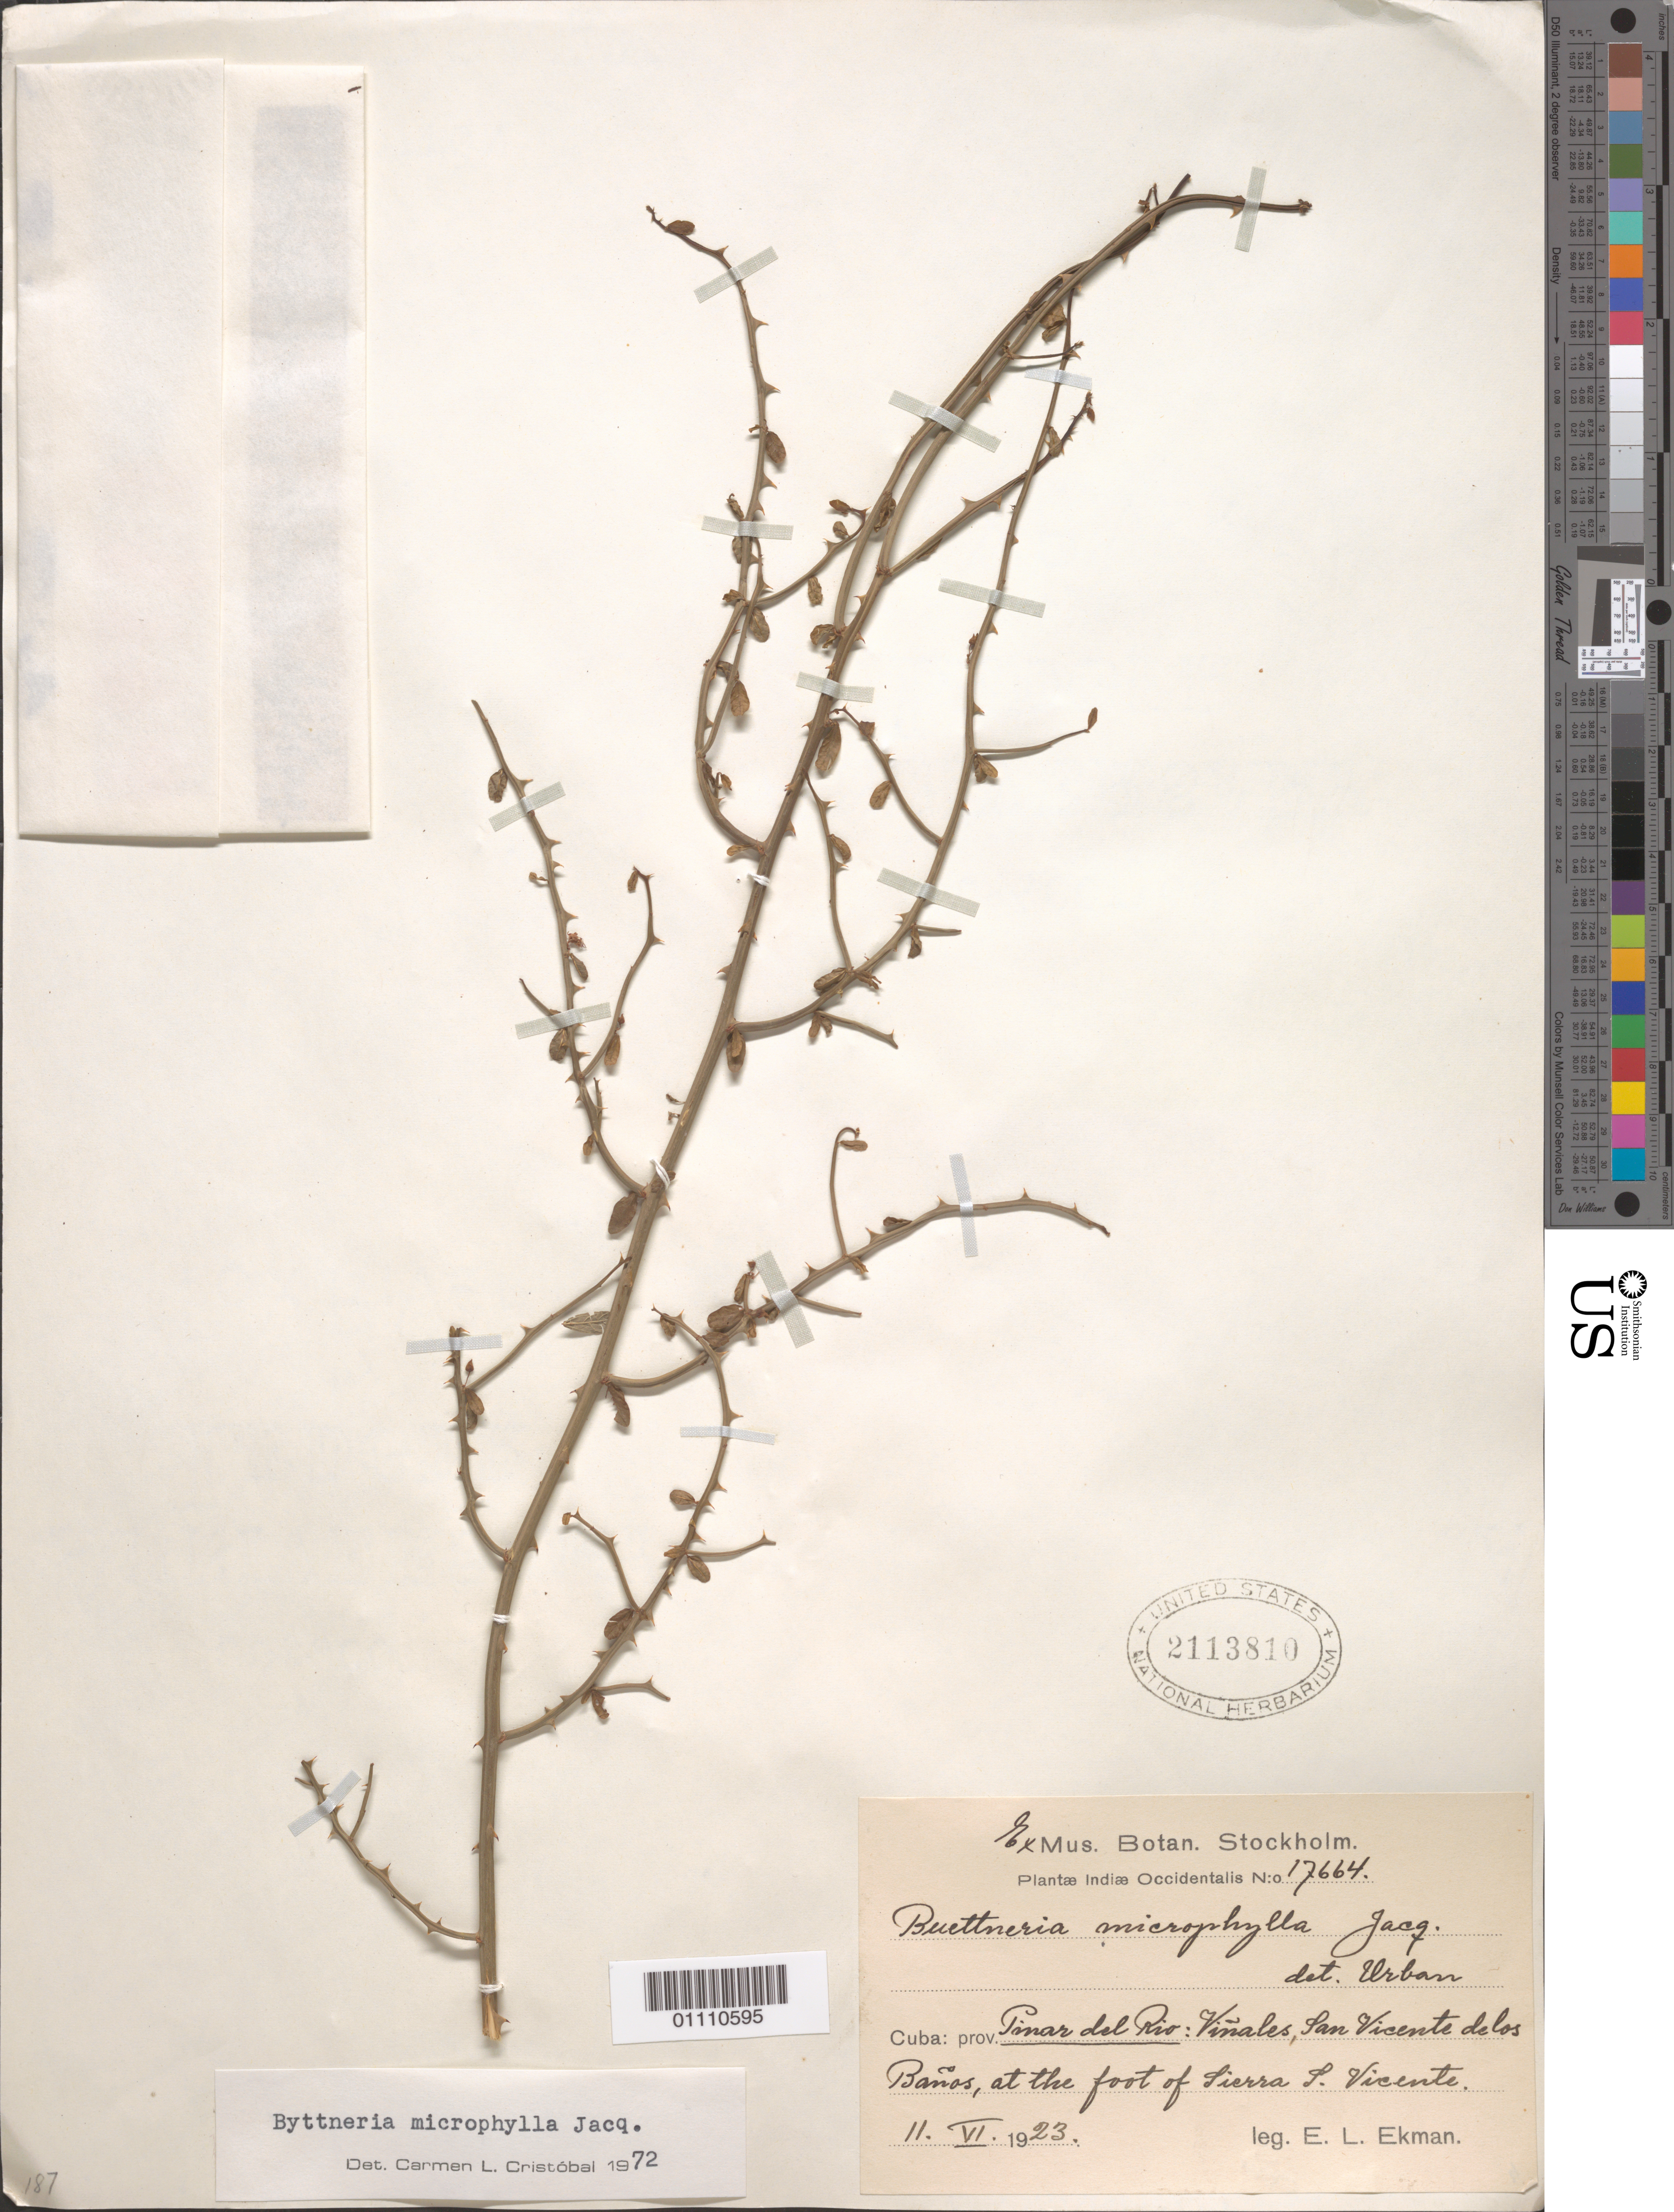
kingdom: Plantae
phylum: Tracheophyta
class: Magnoliopsida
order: Malvales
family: Malvaceae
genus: Byttneria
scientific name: Byttneria microphylla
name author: Jacq.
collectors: E. L. Ekman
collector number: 17664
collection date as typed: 11 Jun 1923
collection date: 1923-06-11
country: Cuba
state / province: Pinar del Rio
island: Cuba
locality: Viñales, San Vicente de los Baños, at the foot of Sierra S Vincente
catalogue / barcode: US 2113810